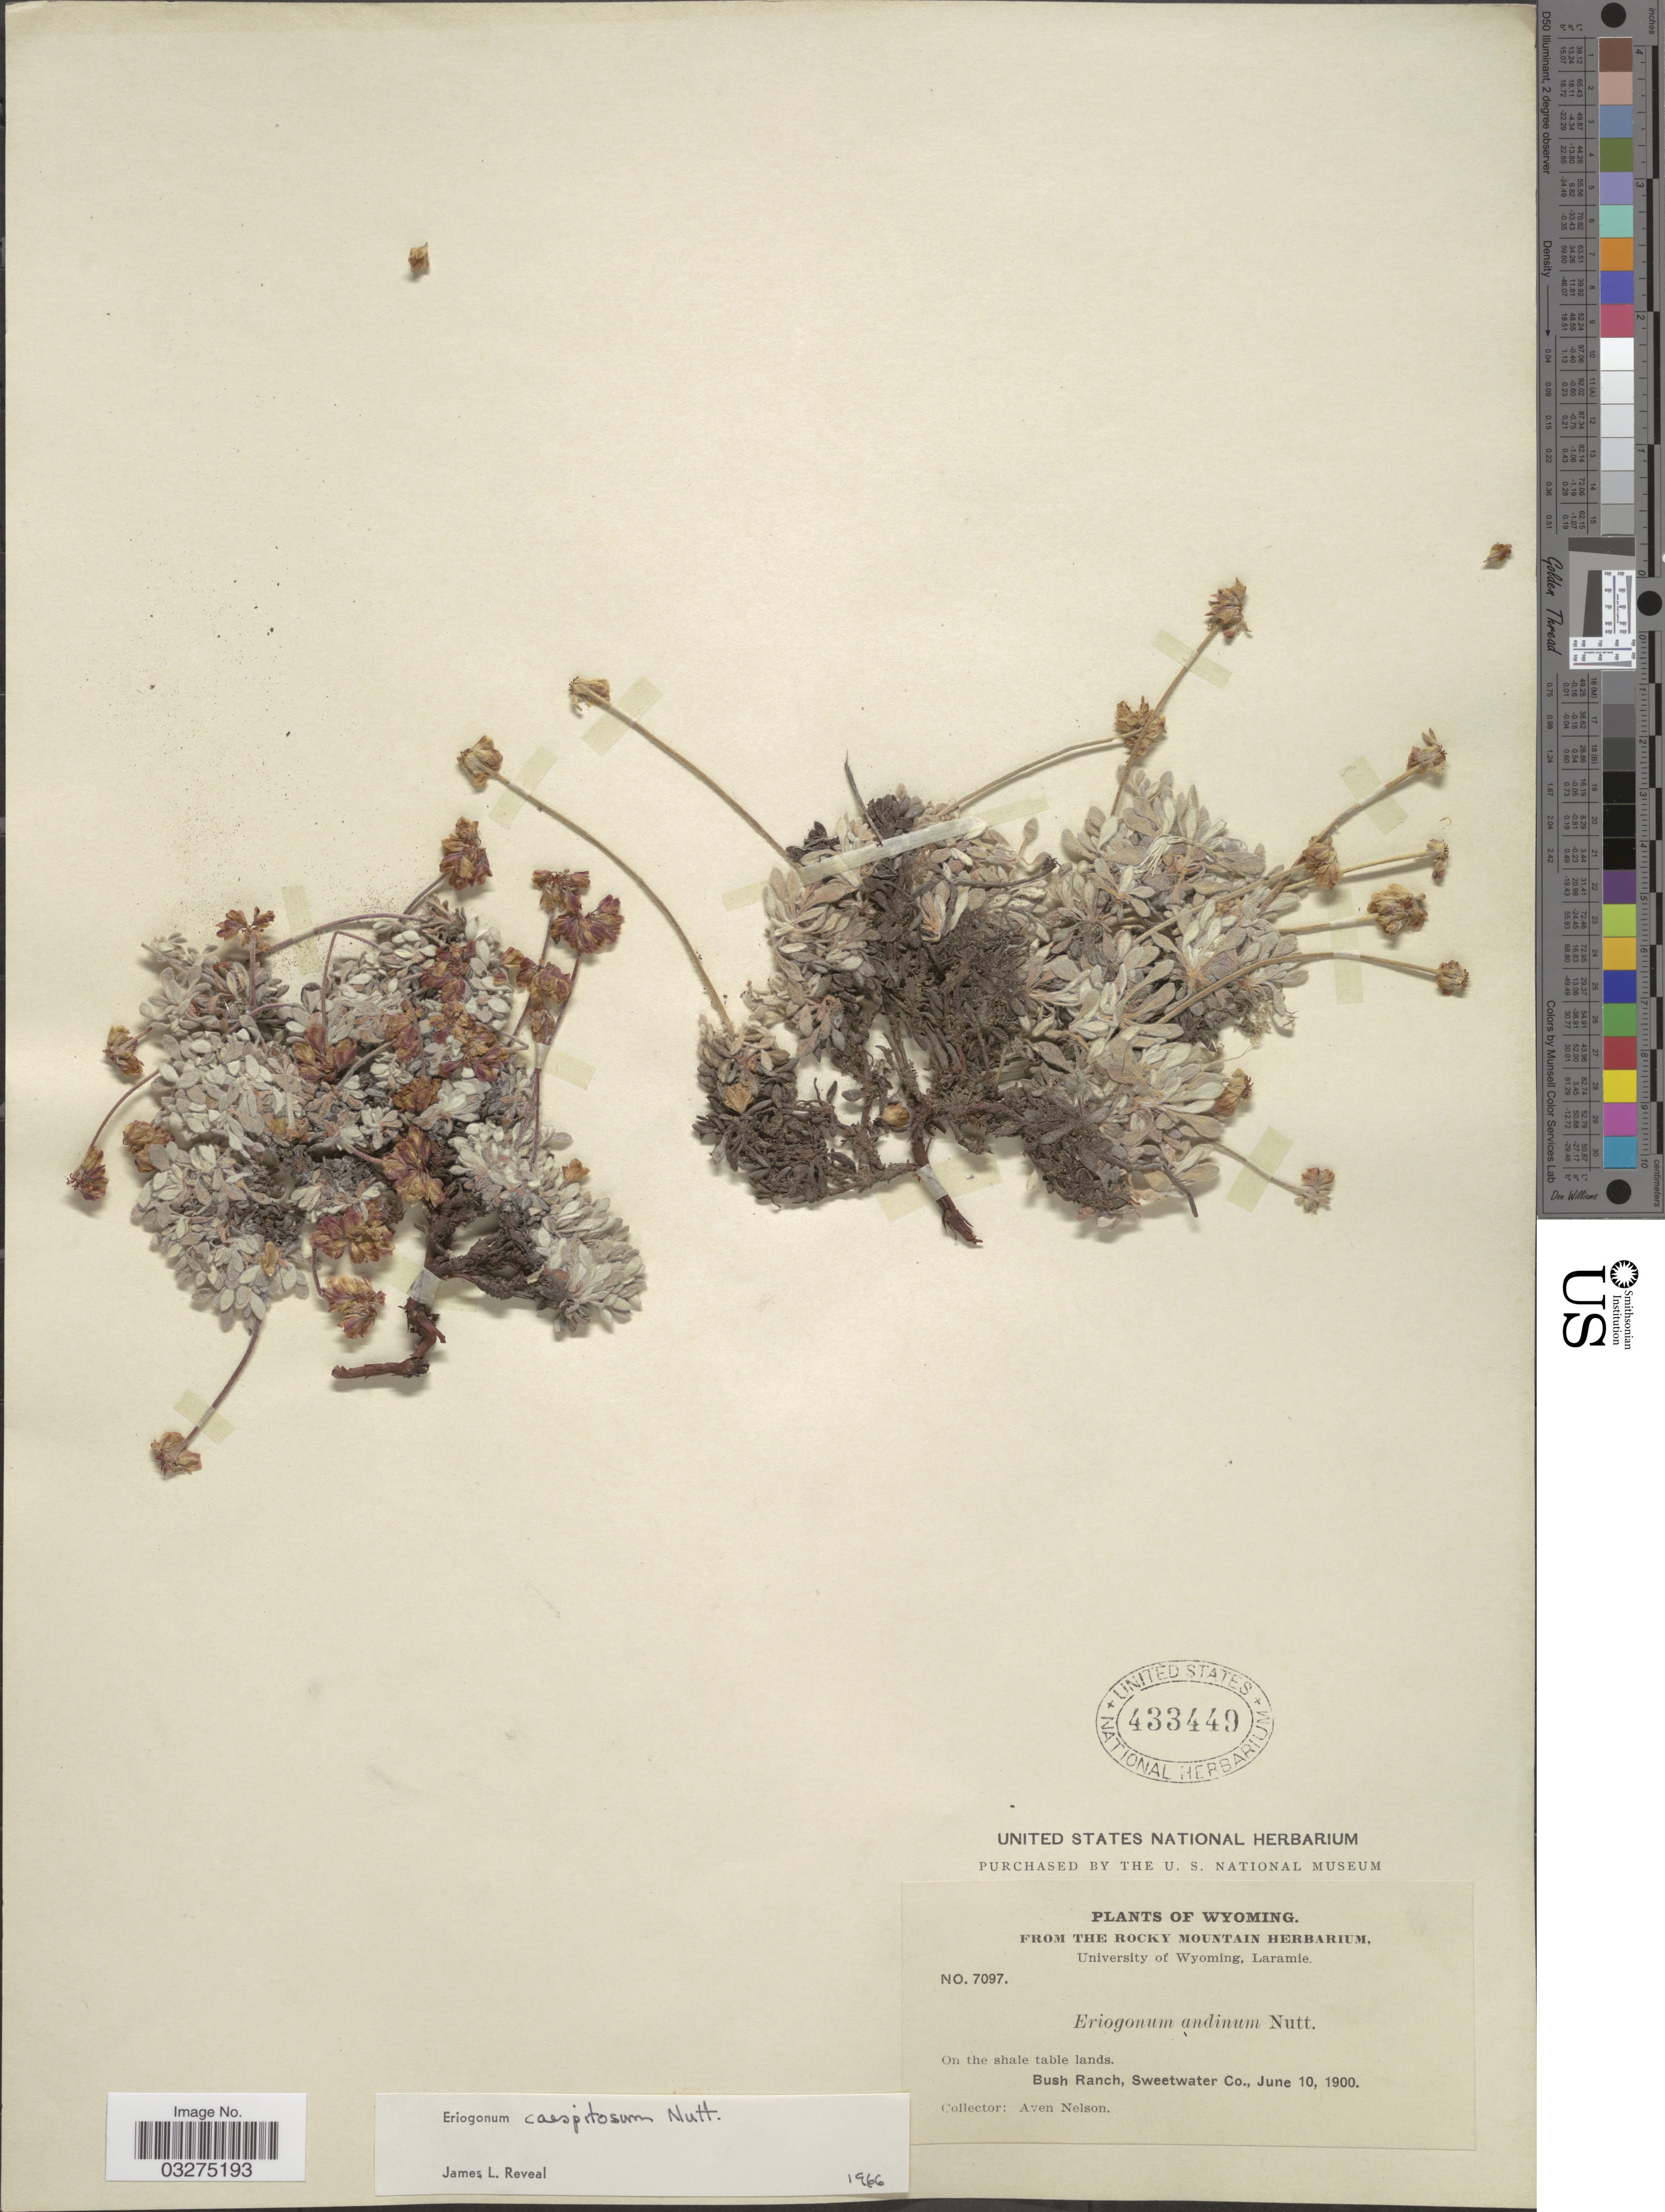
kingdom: Plantae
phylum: Tracheophyta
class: Magnoliopsida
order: Caryophyllales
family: Polygonaceae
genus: Eriogonum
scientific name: Eriogonum caespitosum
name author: Nutt.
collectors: A. Nelson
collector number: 7097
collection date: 1900-06-10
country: United States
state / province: Wyoming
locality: Busch Ranch, Sweetwater Co.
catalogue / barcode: US 433449